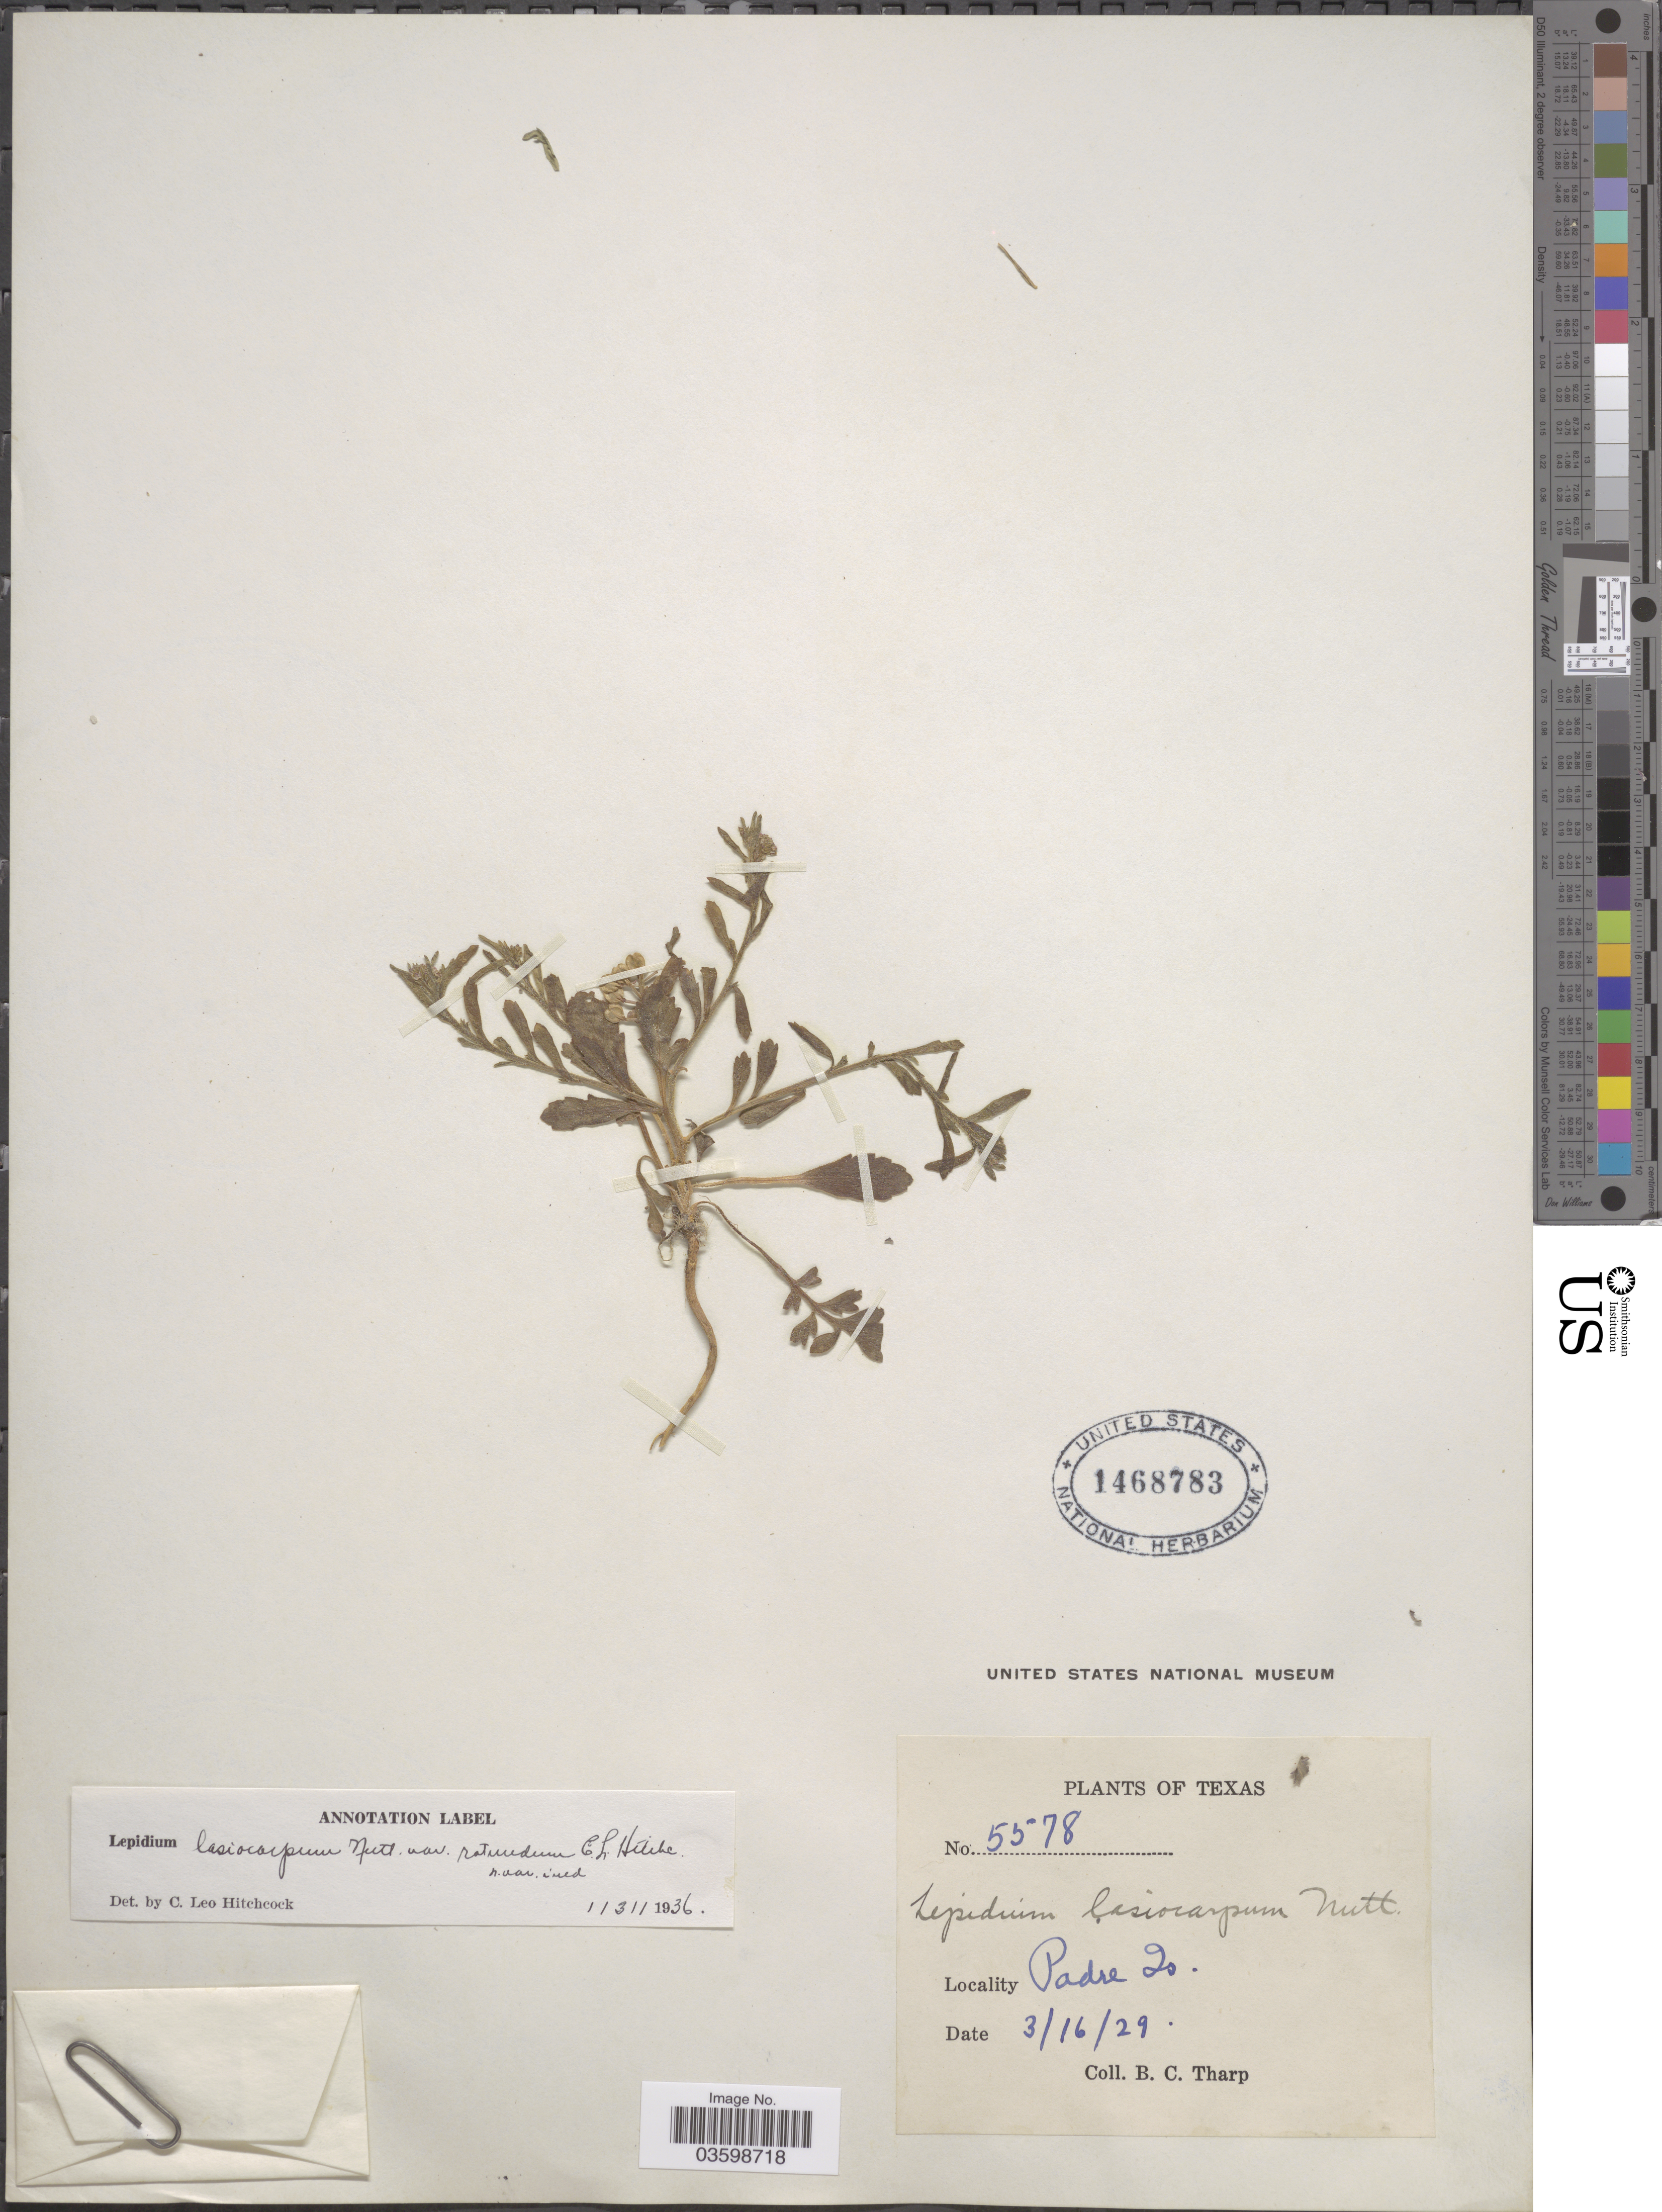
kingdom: Plantae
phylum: Tracheophyta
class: Magnoliopsida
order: Brassicales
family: Brassicaceae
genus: Lepidium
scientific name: Lepidium lasiocarpum var. rotundum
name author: C.L. Hitchc.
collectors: B. C. Tharp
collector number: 5578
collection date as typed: Transcribed d/m/y: 16/3/29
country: United States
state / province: Texas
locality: Padre Is.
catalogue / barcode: US 1468783